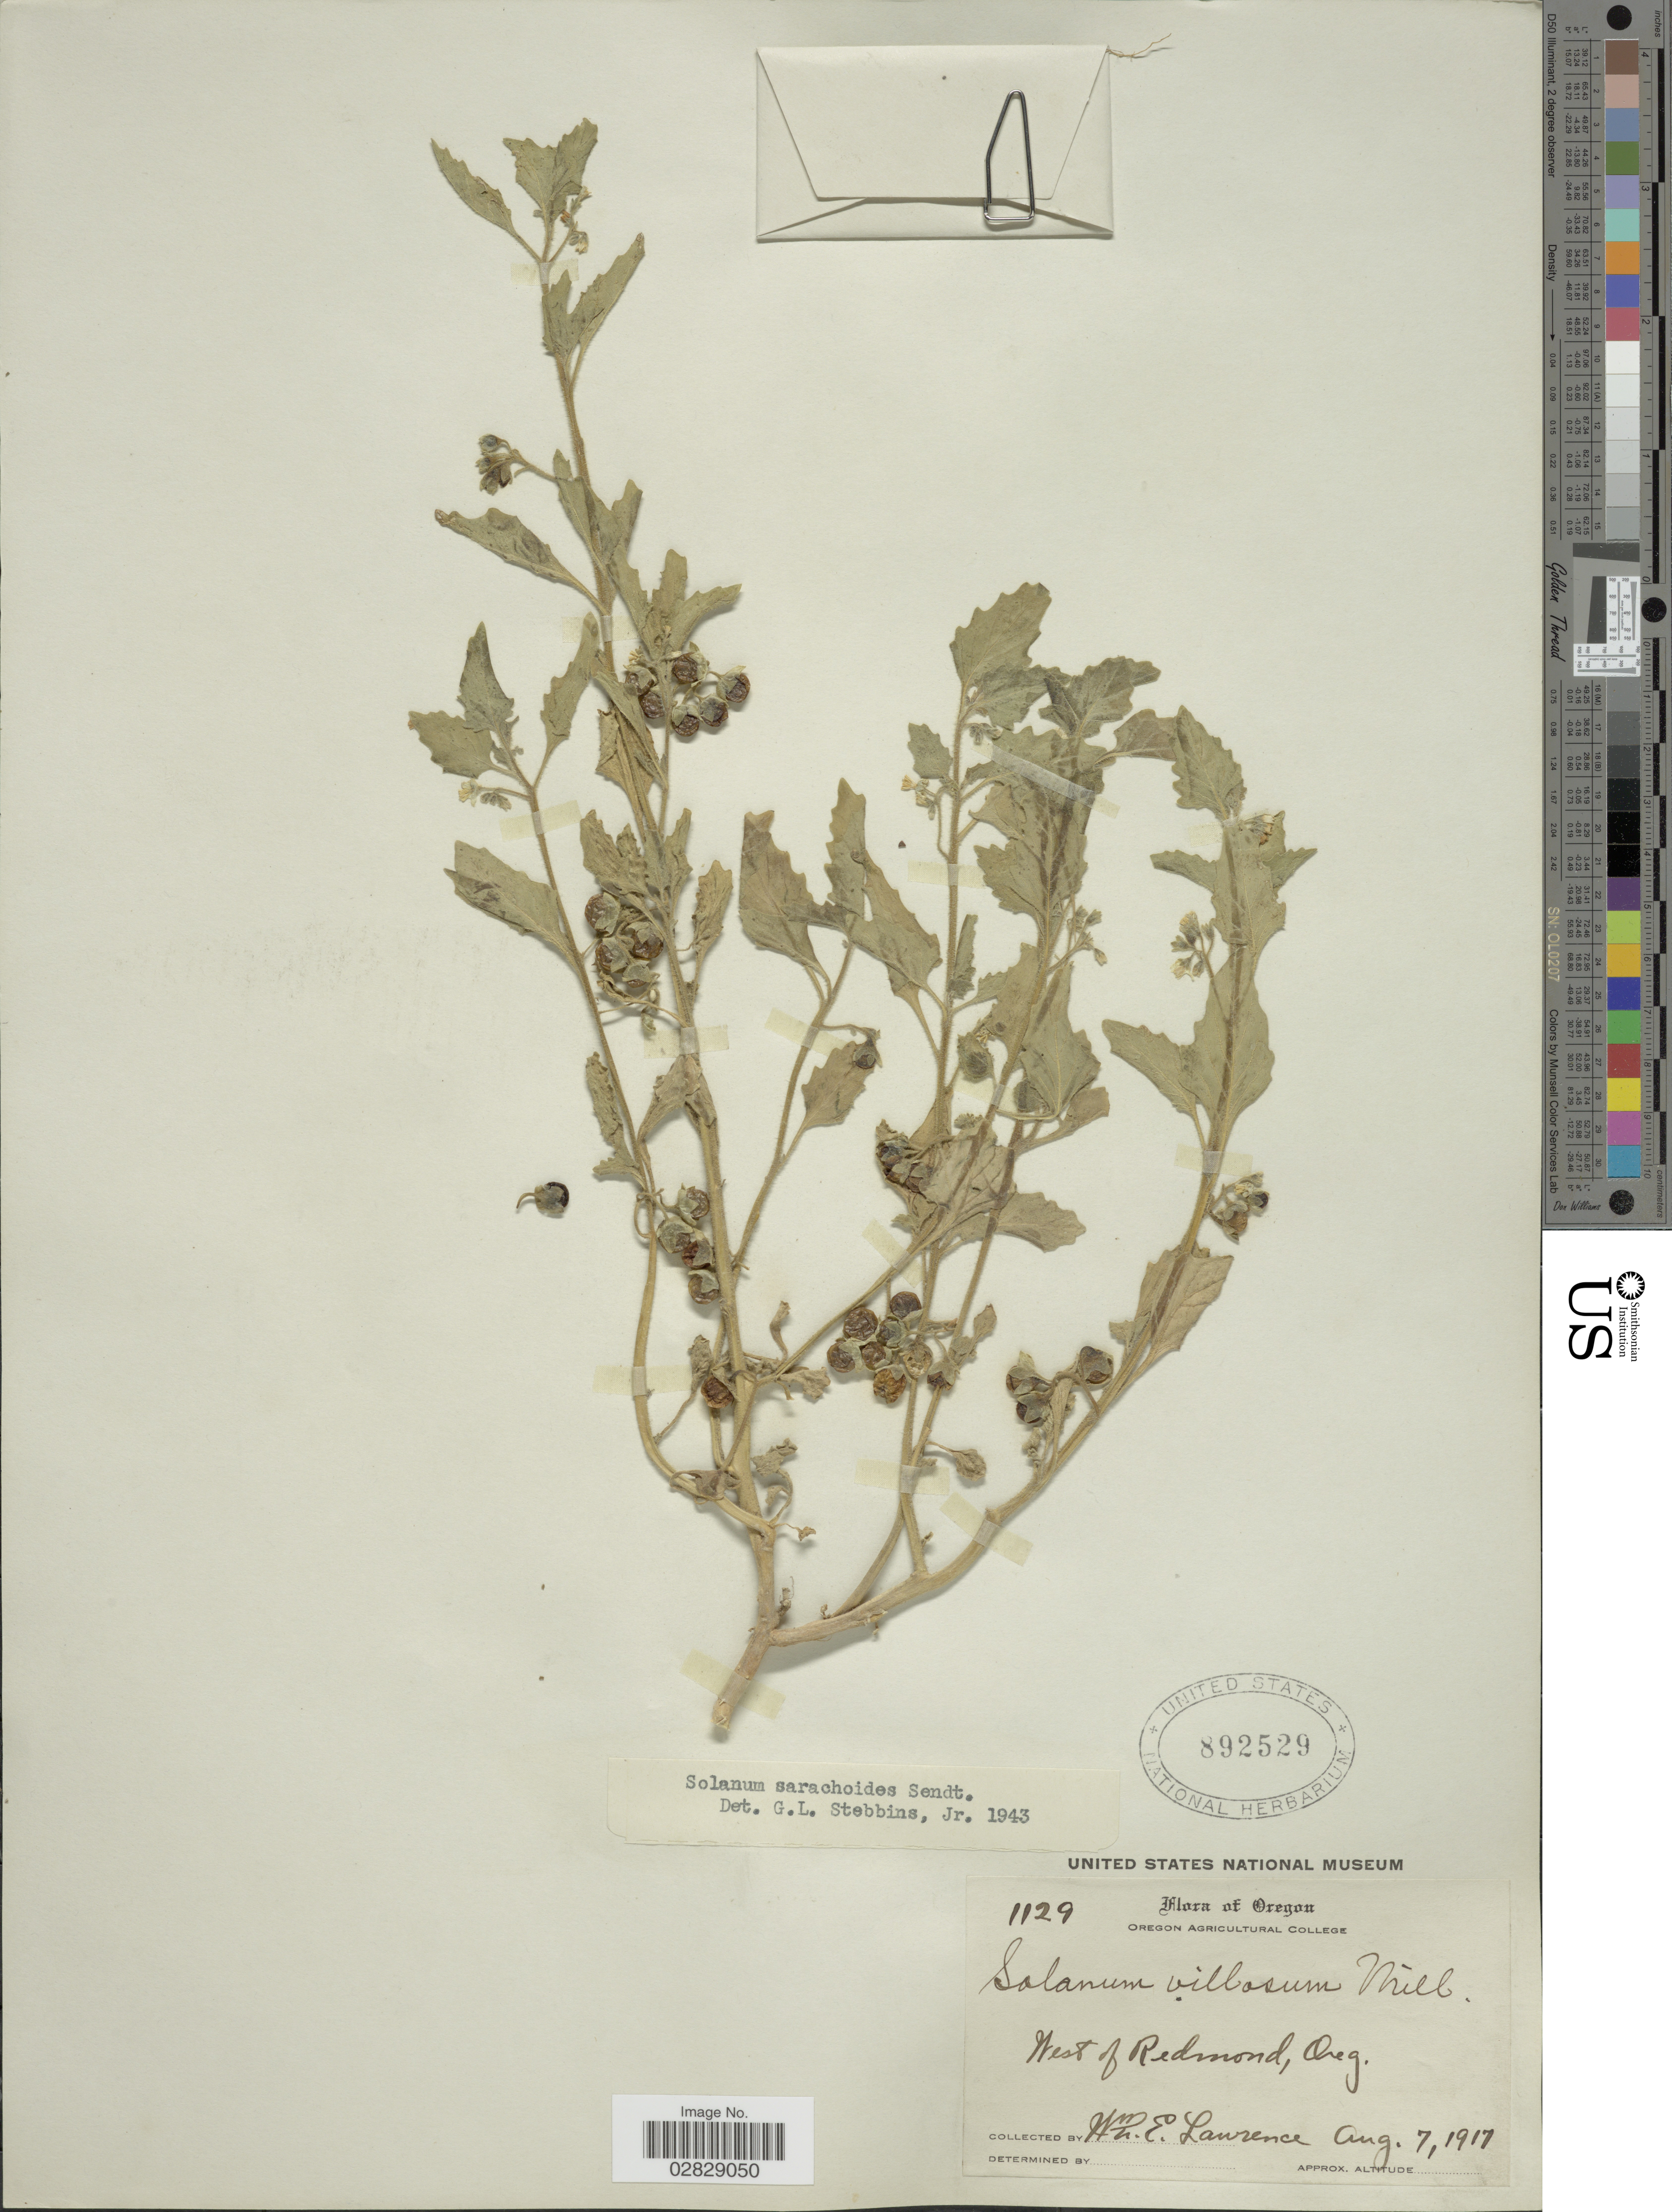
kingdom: Plantae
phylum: Tracheophyta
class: Magnoliopsida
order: Solanales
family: Solanaceae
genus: Solanum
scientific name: Solanum sarachoides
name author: Sendt.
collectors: W. Lawrence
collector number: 1129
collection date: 1917-08-07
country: United States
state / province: Oregon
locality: West of Redmond.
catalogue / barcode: US 892529